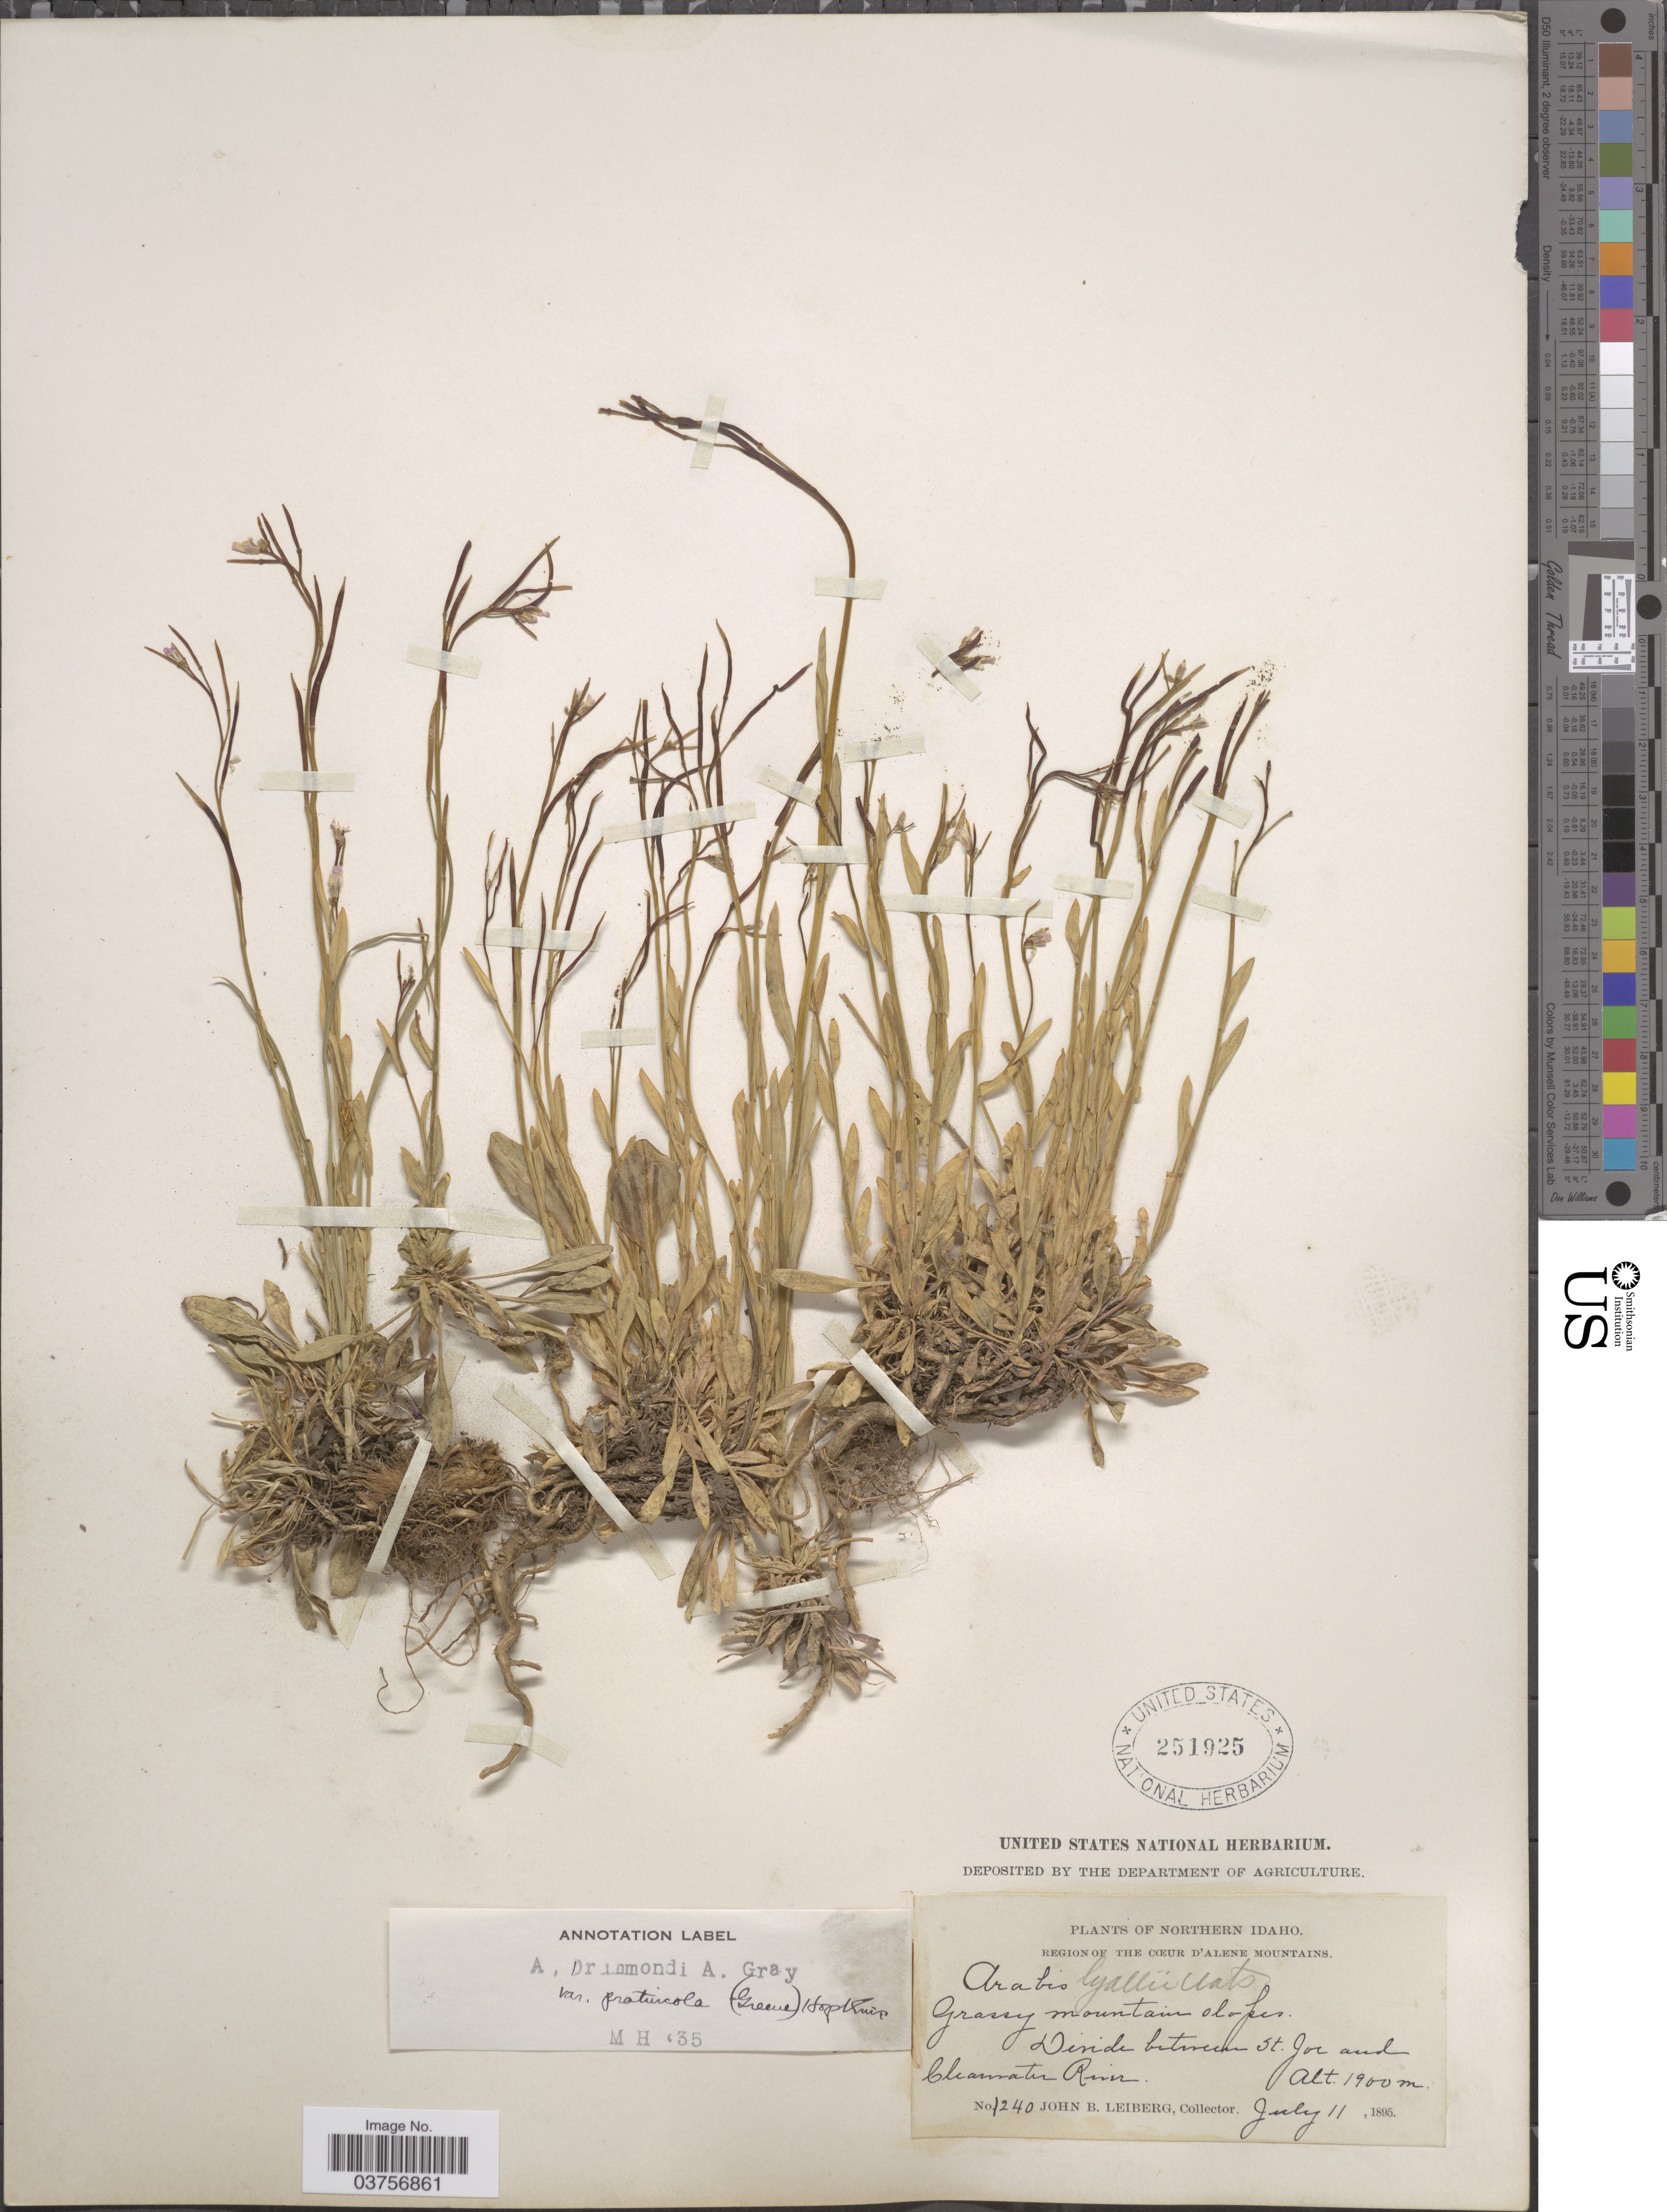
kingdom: Plantae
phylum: Tracheophyta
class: Magnoliopsida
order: Brassicales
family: Brassicaceae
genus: Arabis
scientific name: Arabis drummondii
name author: A. Gray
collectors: J. B. Leiberg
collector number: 1240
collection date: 1895-07-11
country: United States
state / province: Idaho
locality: Northern Idaho. Region of the Cæur D'alene Mountains. Grassy mountain slopes. Divide between St. Joe & Clearwater River.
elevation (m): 1900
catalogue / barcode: US 251925